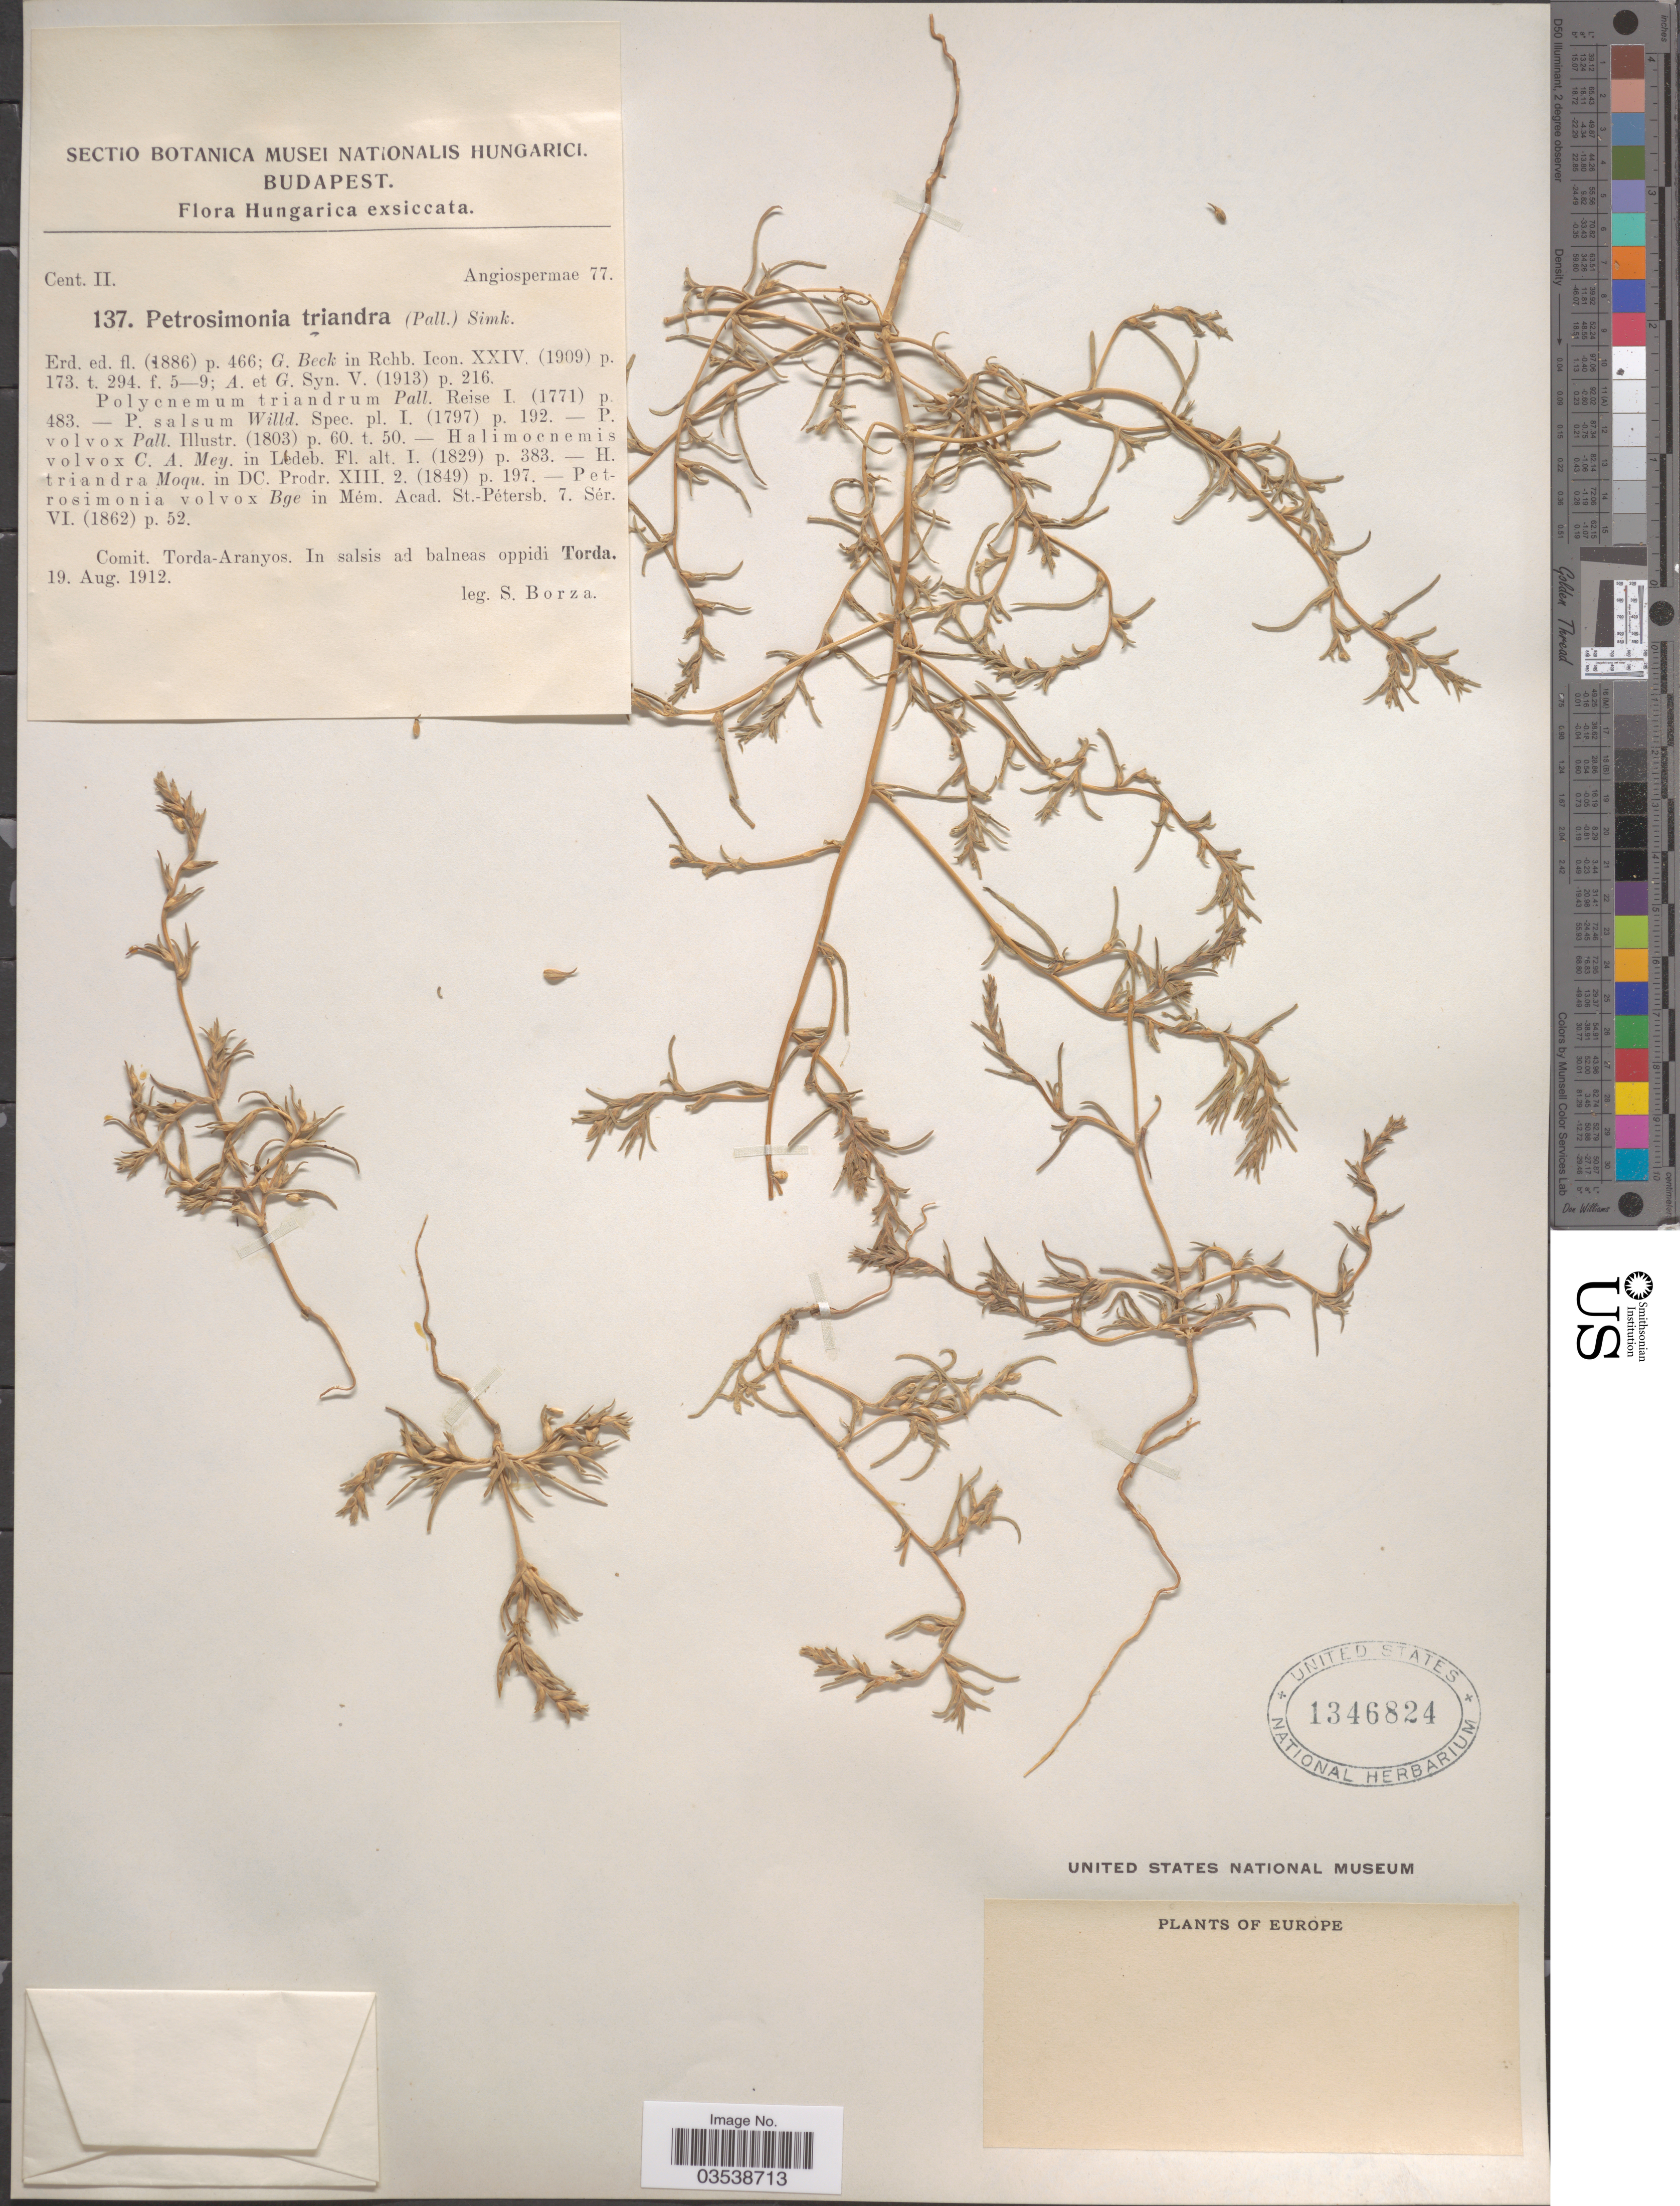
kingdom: Plantae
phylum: Tracheophyta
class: Magnoliopsida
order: Caryophyllales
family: Amaranthaceae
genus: Petrosimonia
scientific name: Petrosimonia triandra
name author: (Pall.) Rech.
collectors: S. Borza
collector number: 137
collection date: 1912-08-19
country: Hungary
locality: Comit. Torda-Aranyos. In salsis ad balneas oppidi Torda.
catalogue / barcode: US 1346824